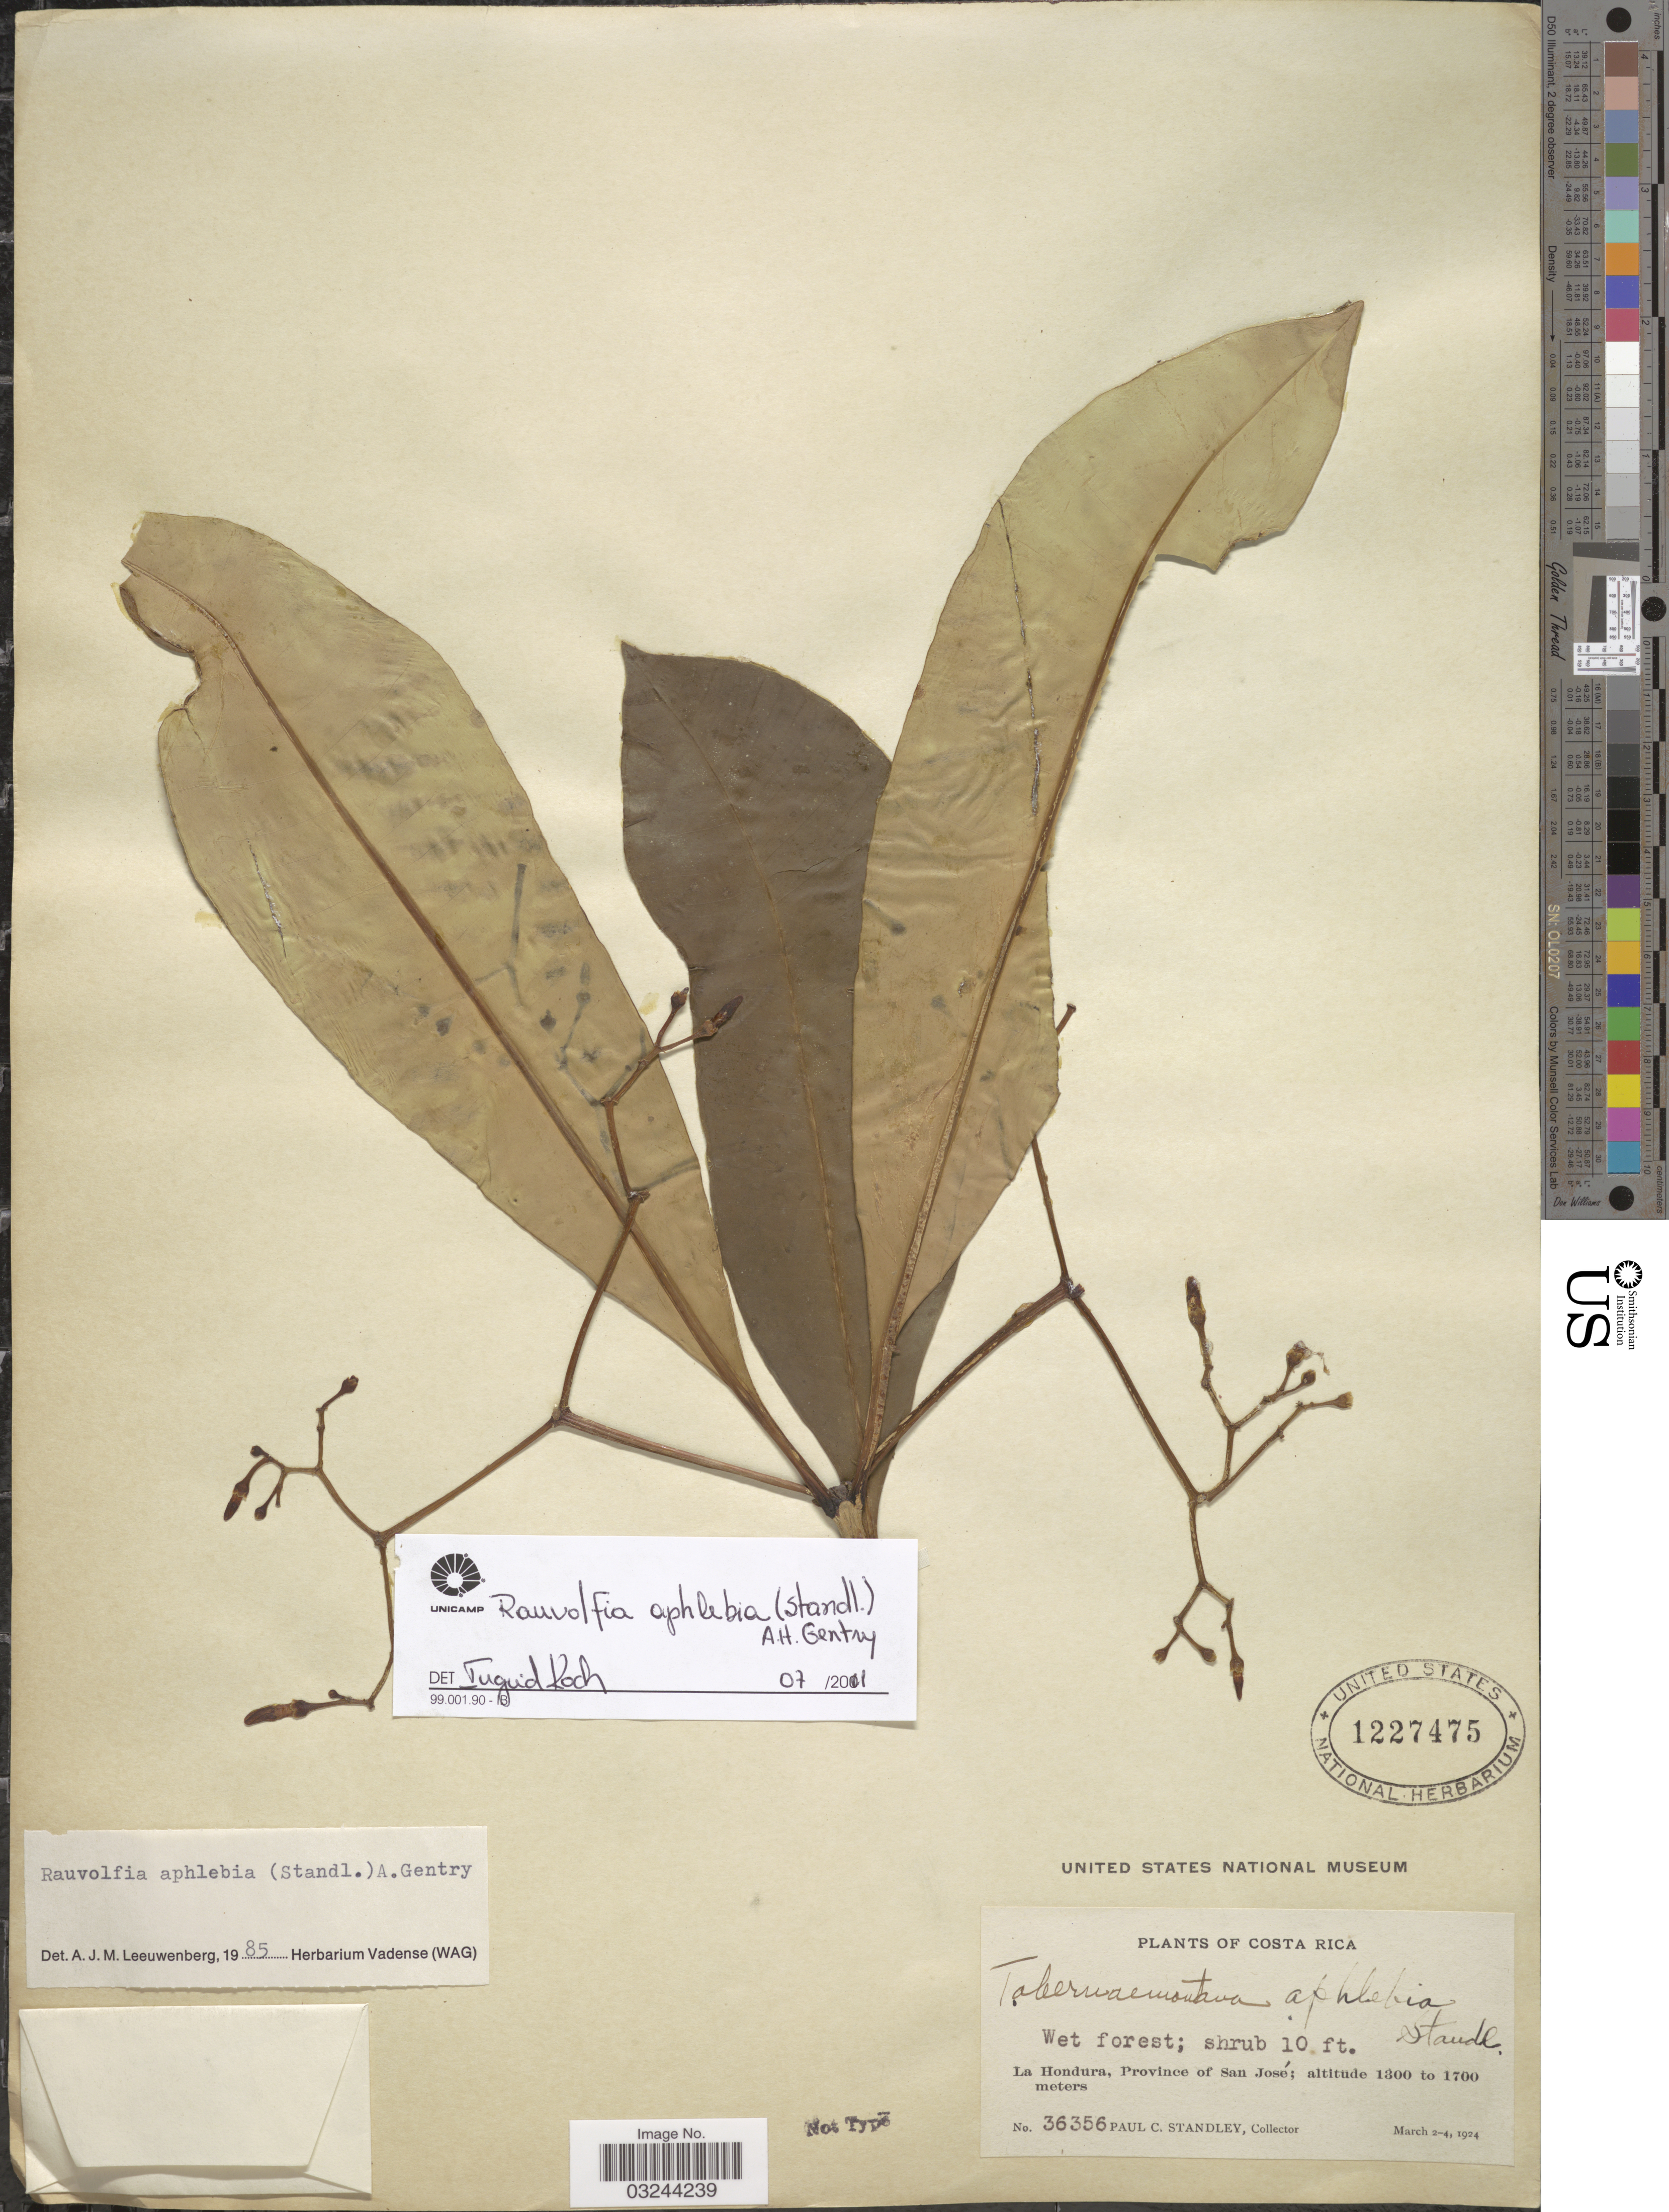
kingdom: Plantae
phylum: Tracheophyta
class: Magnoliopsida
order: Gentianales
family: Apocynaceae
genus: Rauvolfia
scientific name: Rauvolfia aphlebia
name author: (Standl.) A.H. Gentry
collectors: P. C. Standley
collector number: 36356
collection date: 1924-03-02/1924-03-04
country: Costa Rica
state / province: San José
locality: La Hondura, Province of San José.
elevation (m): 1300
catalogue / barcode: US 1227475